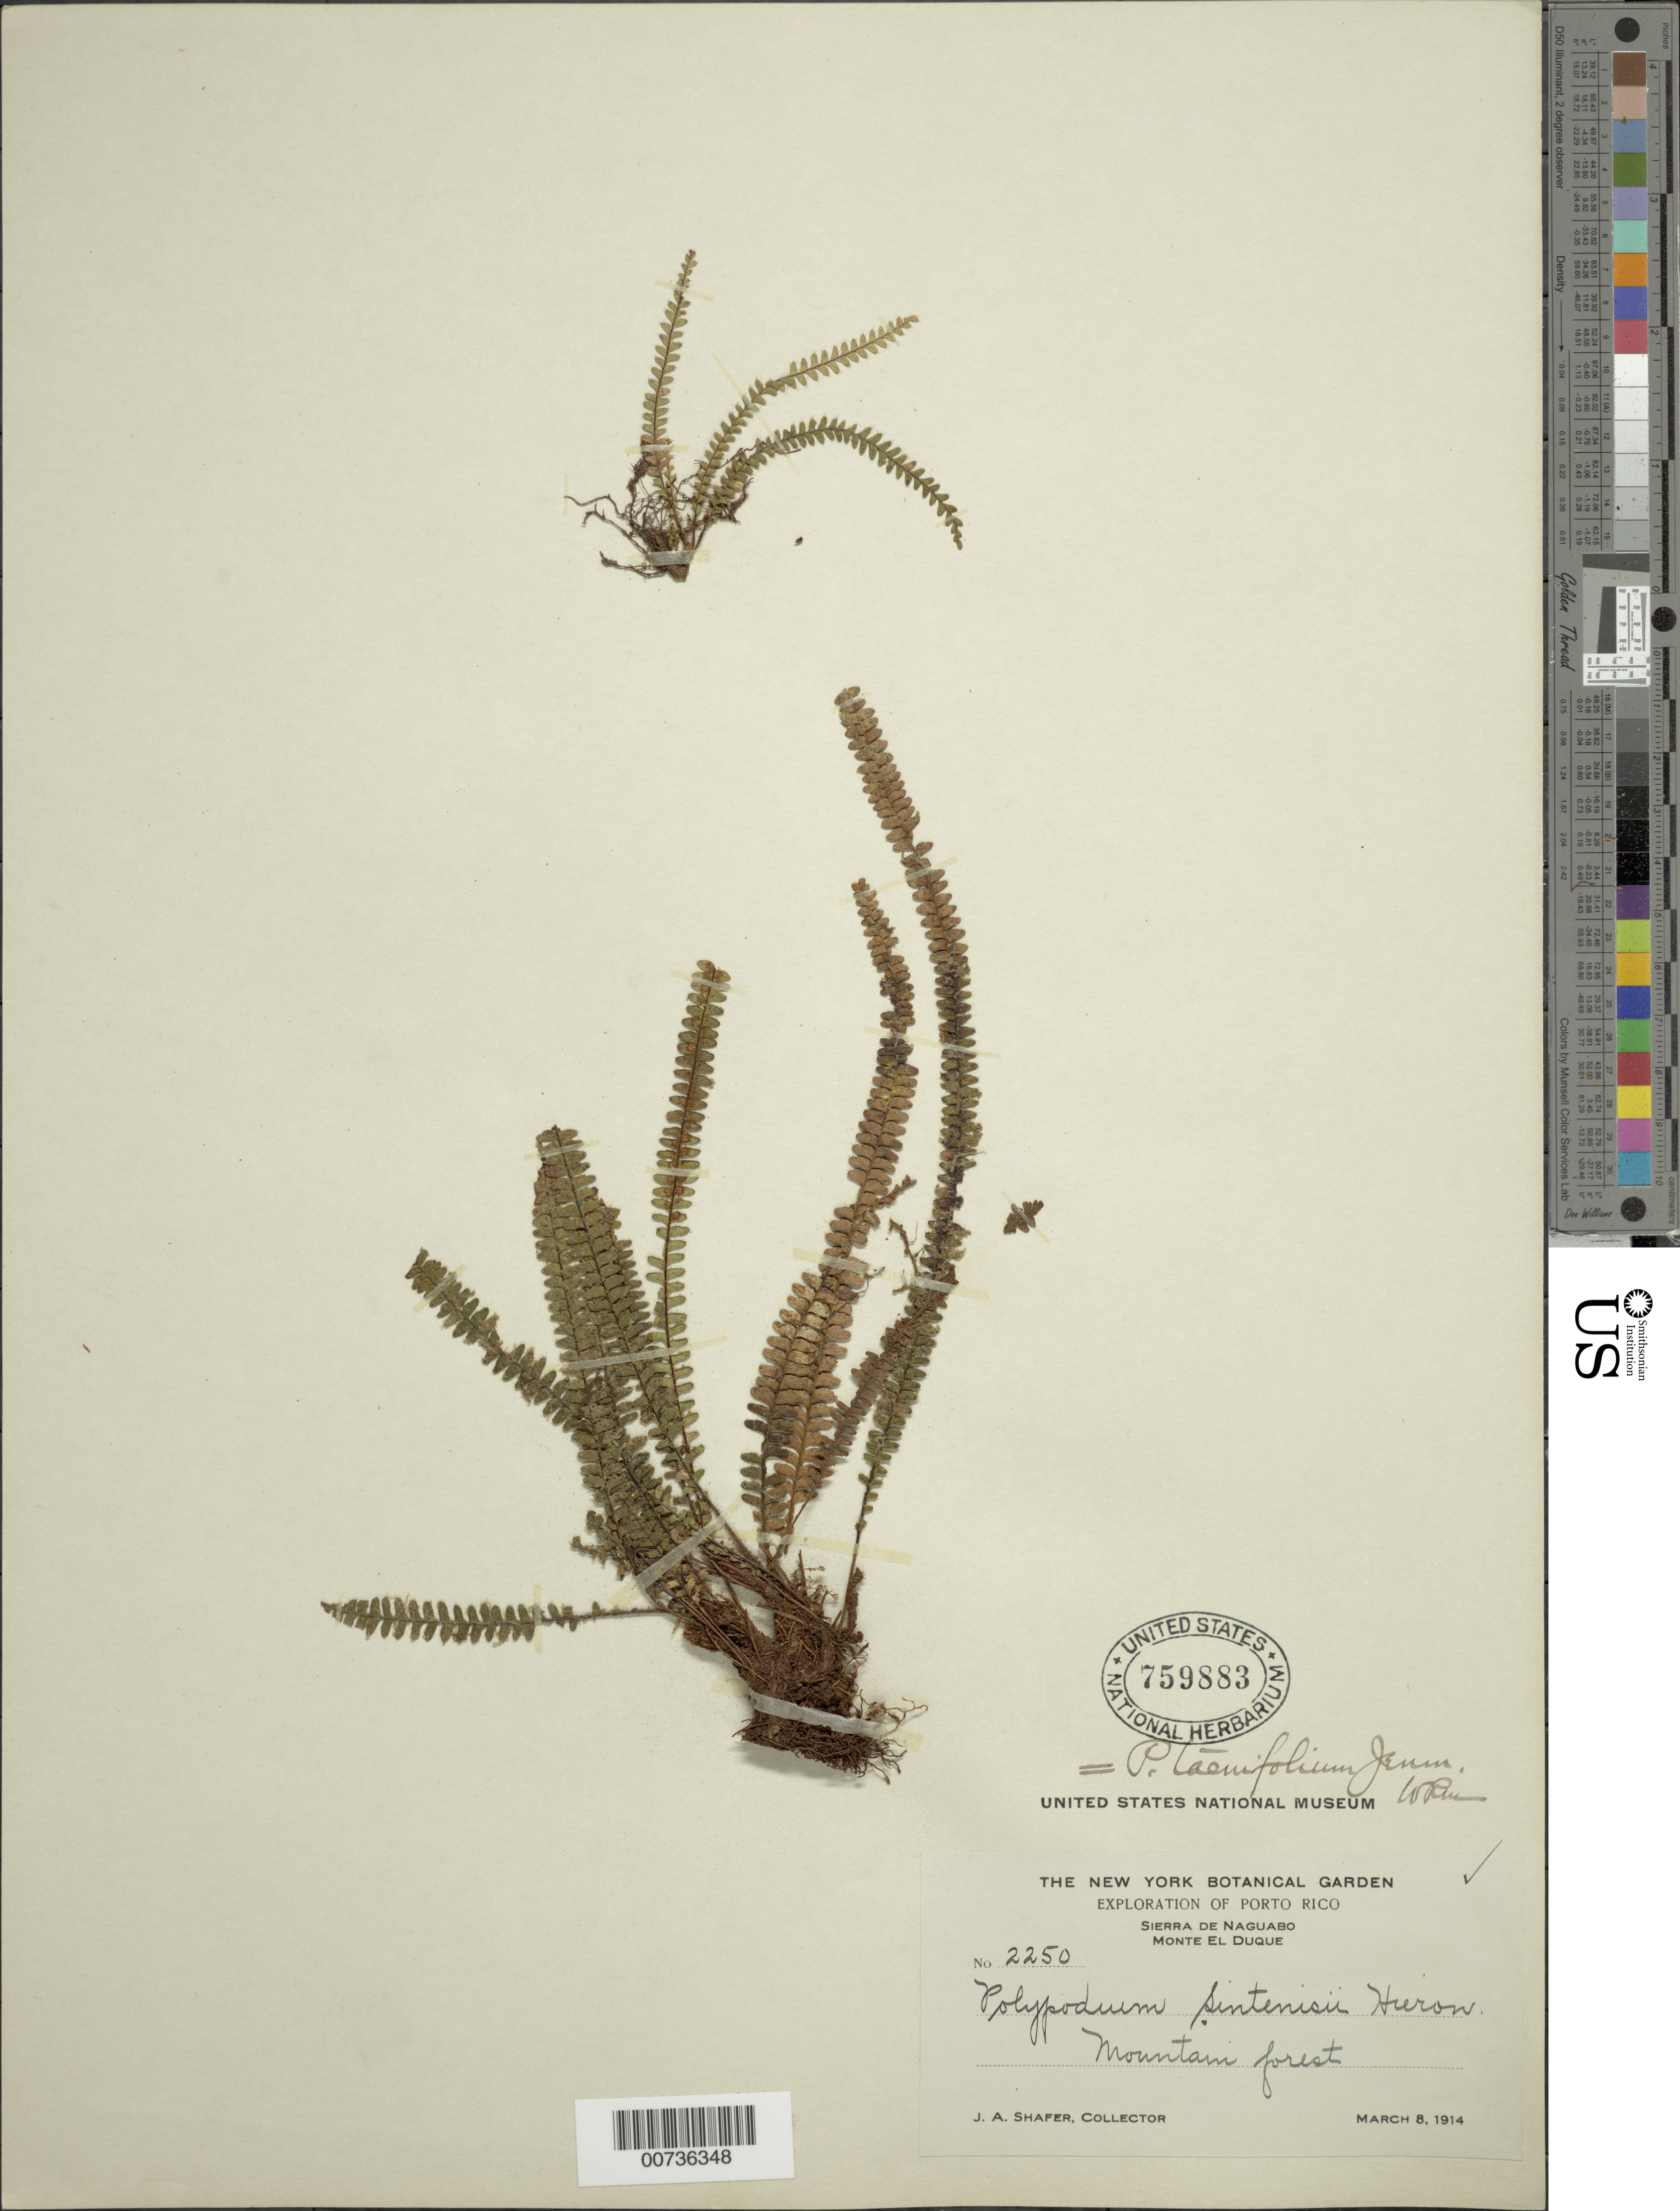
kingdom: Plantae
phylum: Tracheophyta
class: Polypodiopsida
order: Polypodiales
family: Polypodiaceae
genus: Moranopteris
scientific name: Moranopteris taenifolia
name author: (Jenman) R. Y. Hirai & J. Prado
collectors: J. A. Shafer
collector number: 2250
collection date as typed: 08 Mar 1914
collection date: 1914-03-08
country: Puerto Rico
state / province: Naguabo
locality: Sierra del Naguabo, Monte El Duque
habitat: Mountain Forest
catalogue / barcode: US 759883